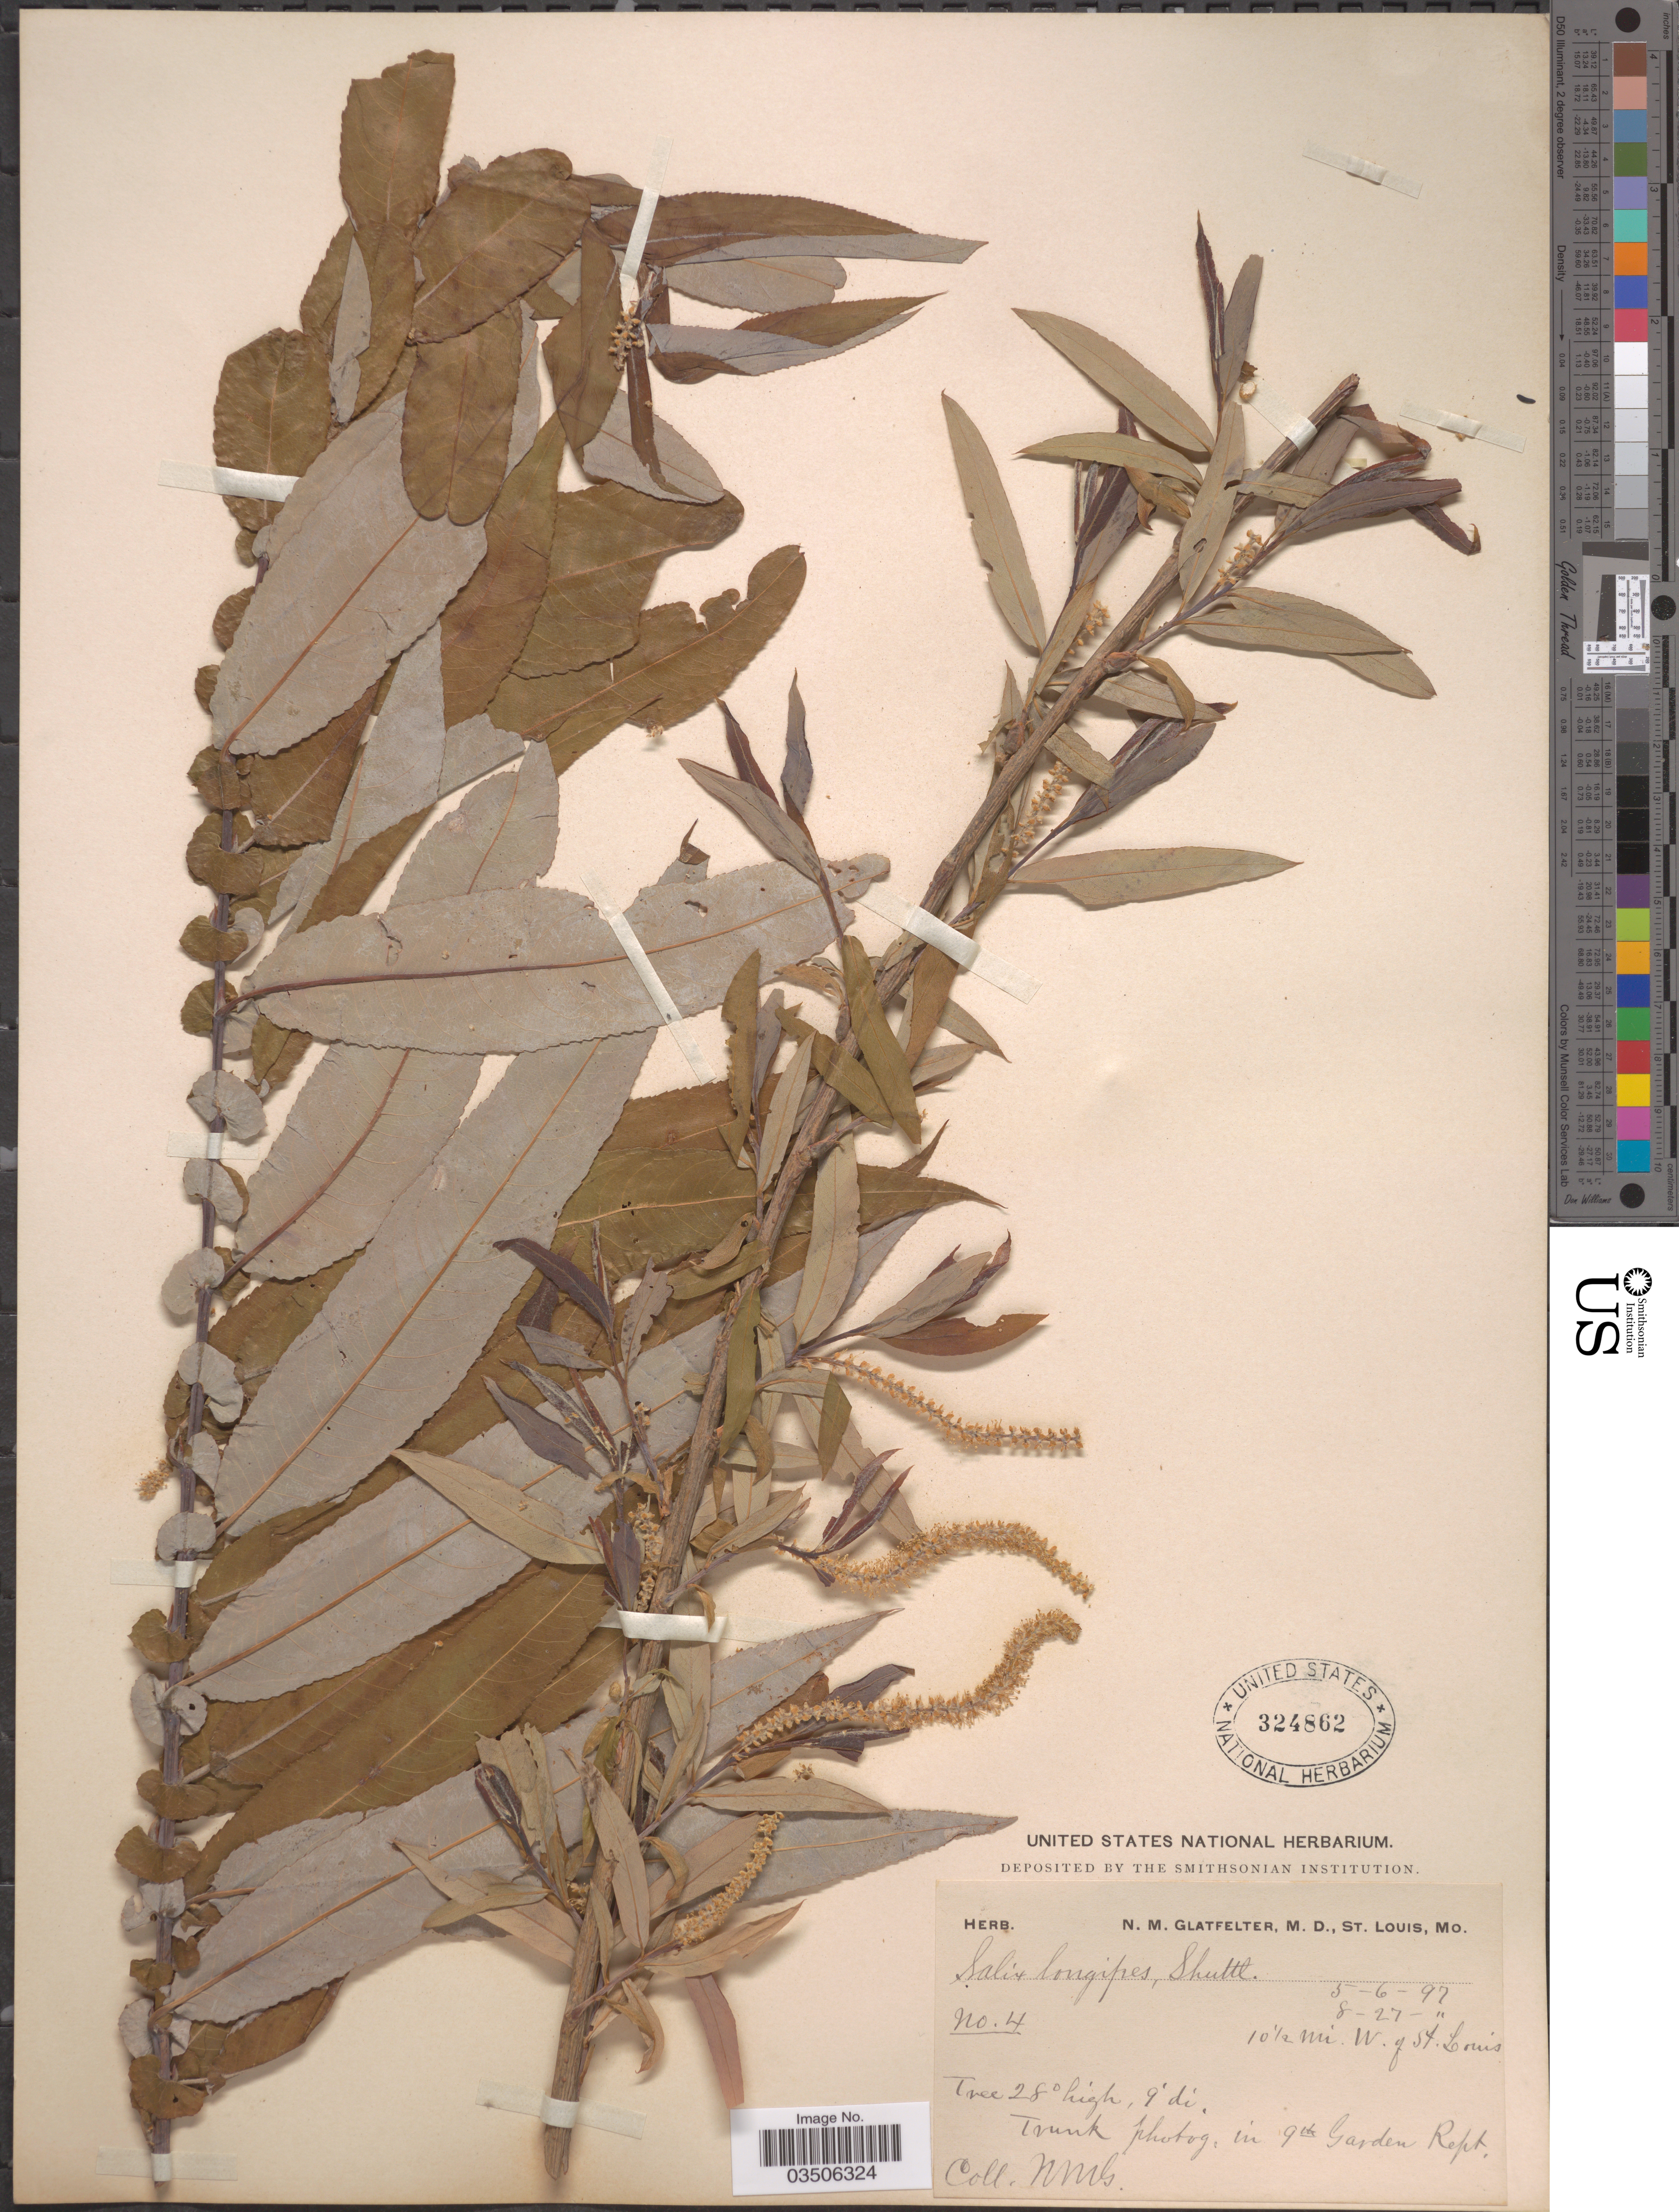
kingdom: Plantae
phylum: Tracheophyta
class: Magnoliopsida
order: Malpighiales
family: Salicaceae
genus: Salix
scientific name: Salix wardii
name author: Bebb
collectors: N. M. Glatfelter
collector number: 4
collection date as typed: Transcribed d/m/y: 6/5/97 to 27/8/97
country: United States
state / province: Missouri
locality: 10½ mi. W. of St. Louis.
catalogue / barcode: US 324862